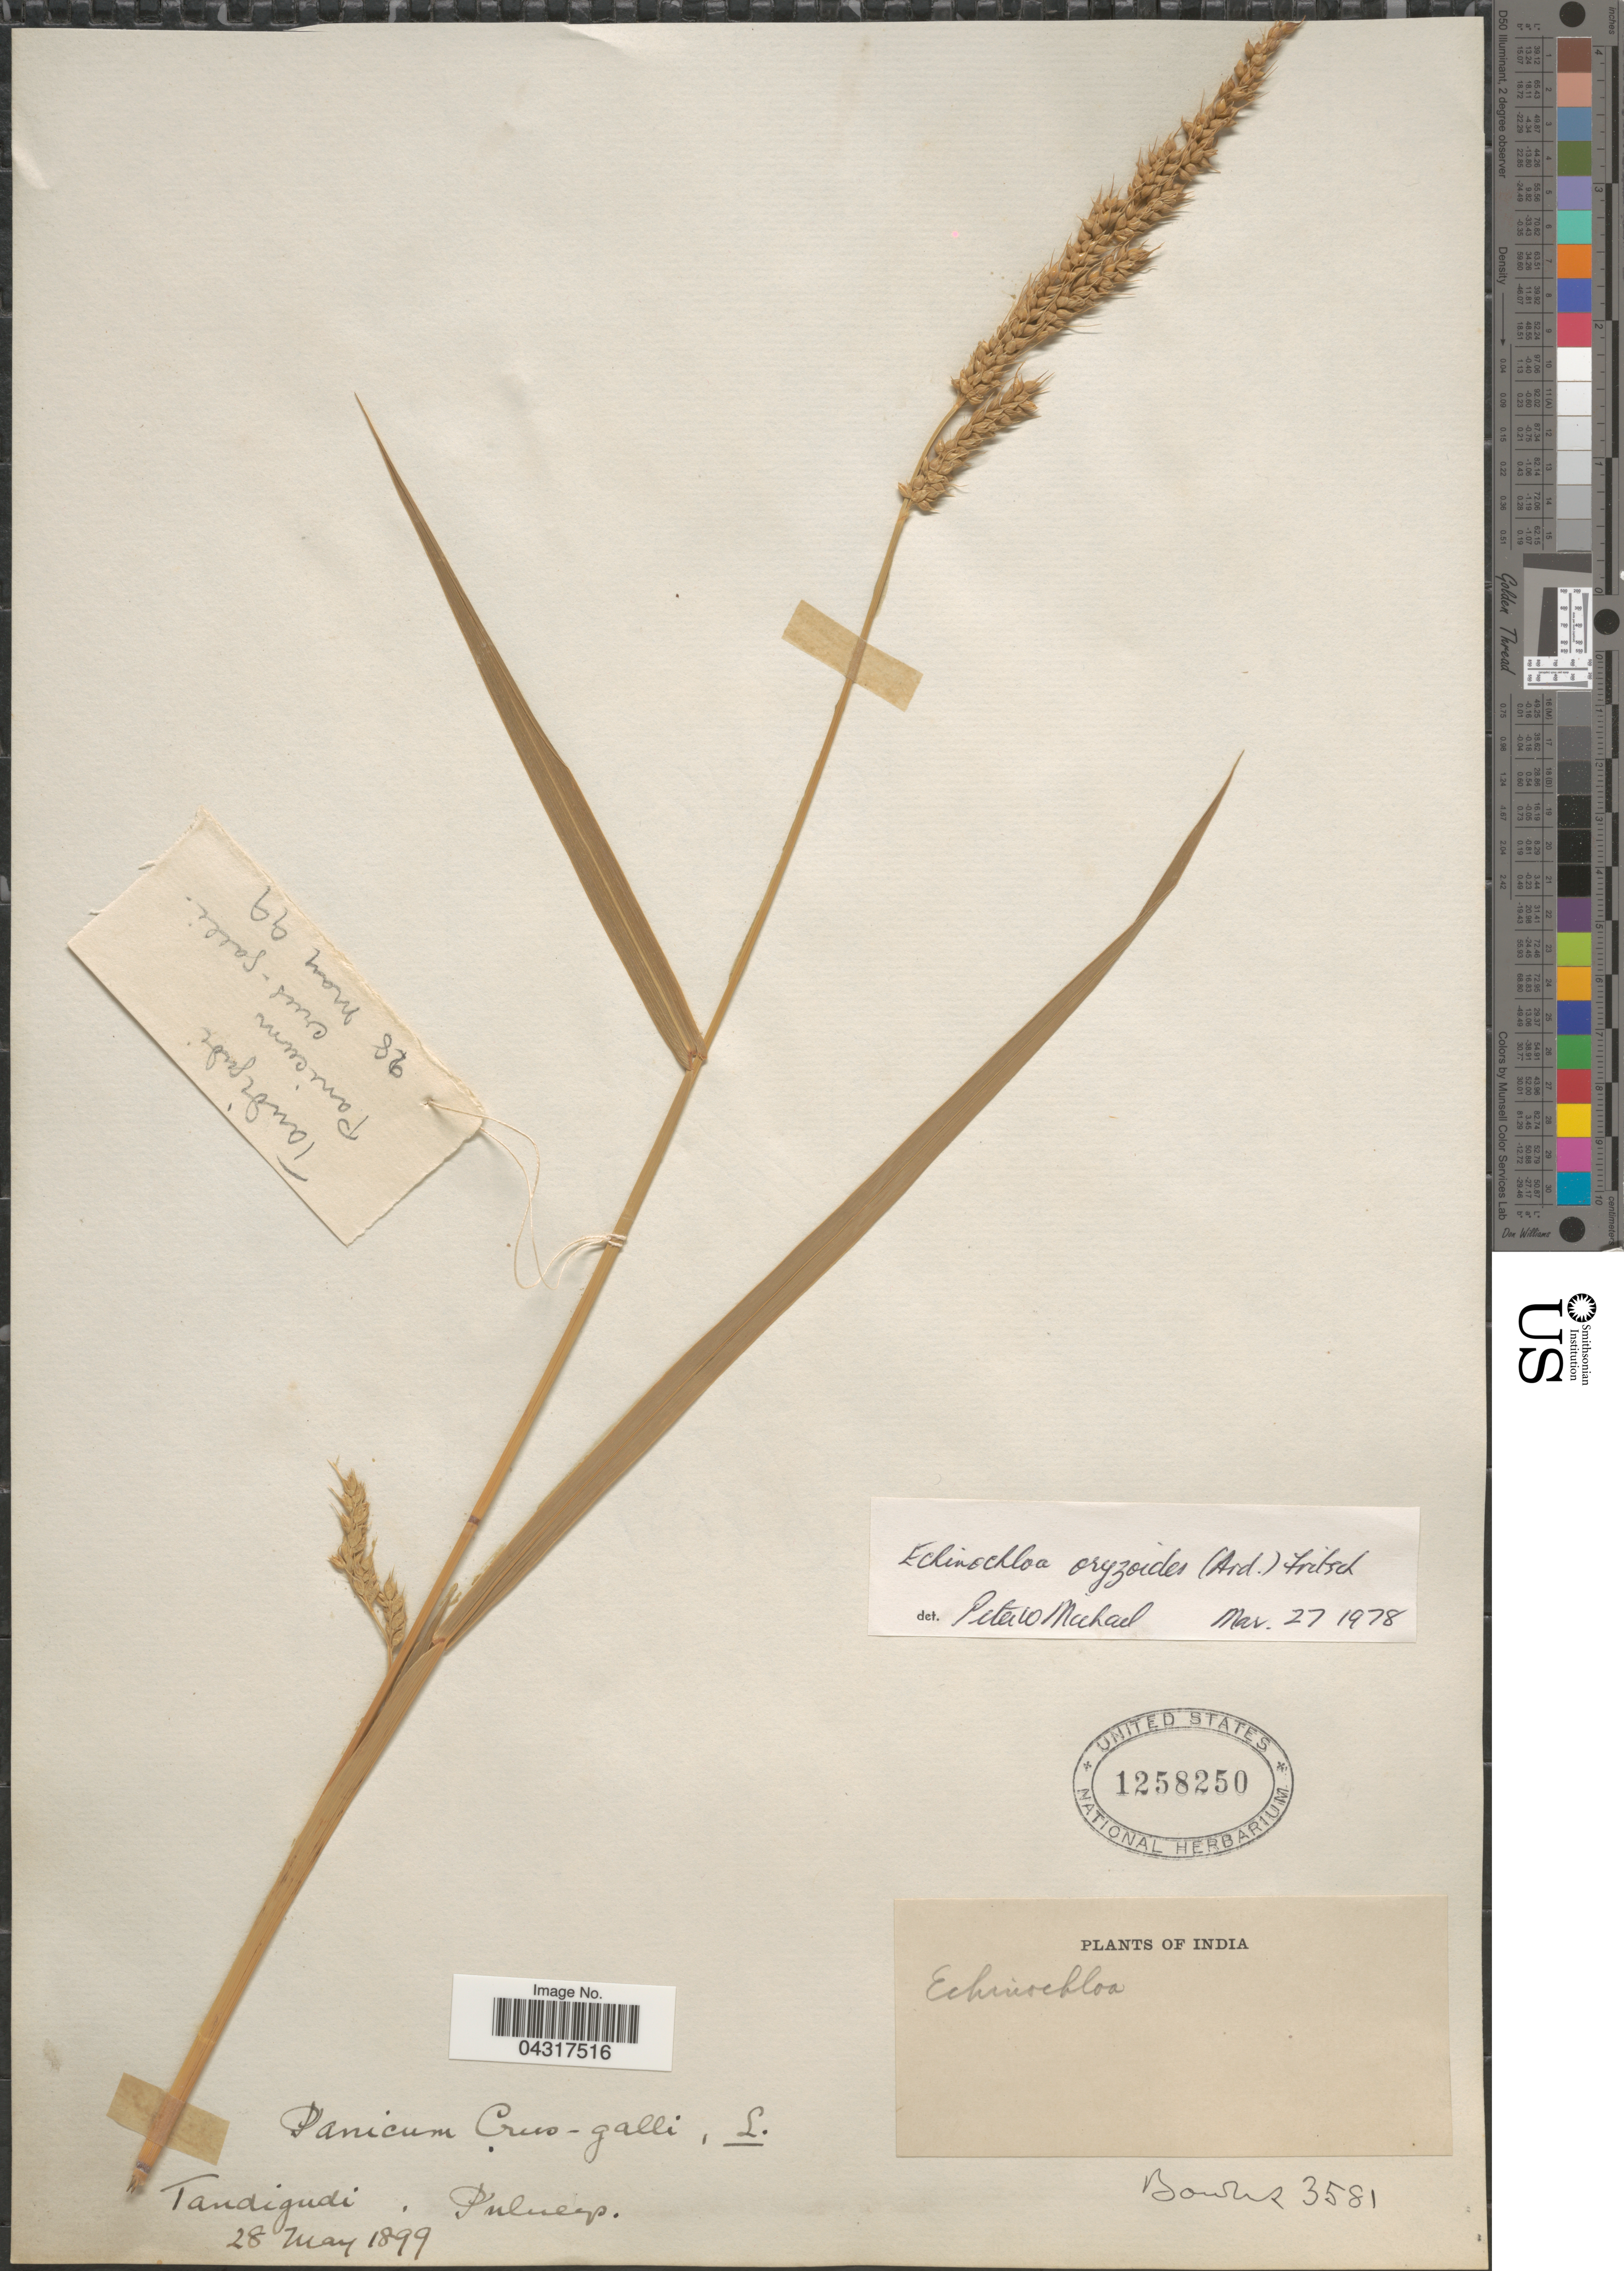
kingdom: Plantae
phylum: Tracheophyta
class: Liliopsida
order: Poales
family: Poaceae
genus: Echinochloa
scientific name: Echinochloa oryzoides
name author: (Ard.) Fritsch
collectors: Bowles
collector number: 3581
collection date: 1899-05-28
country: India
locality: Tandigudi , Pulneys.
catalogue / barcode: US 1258250